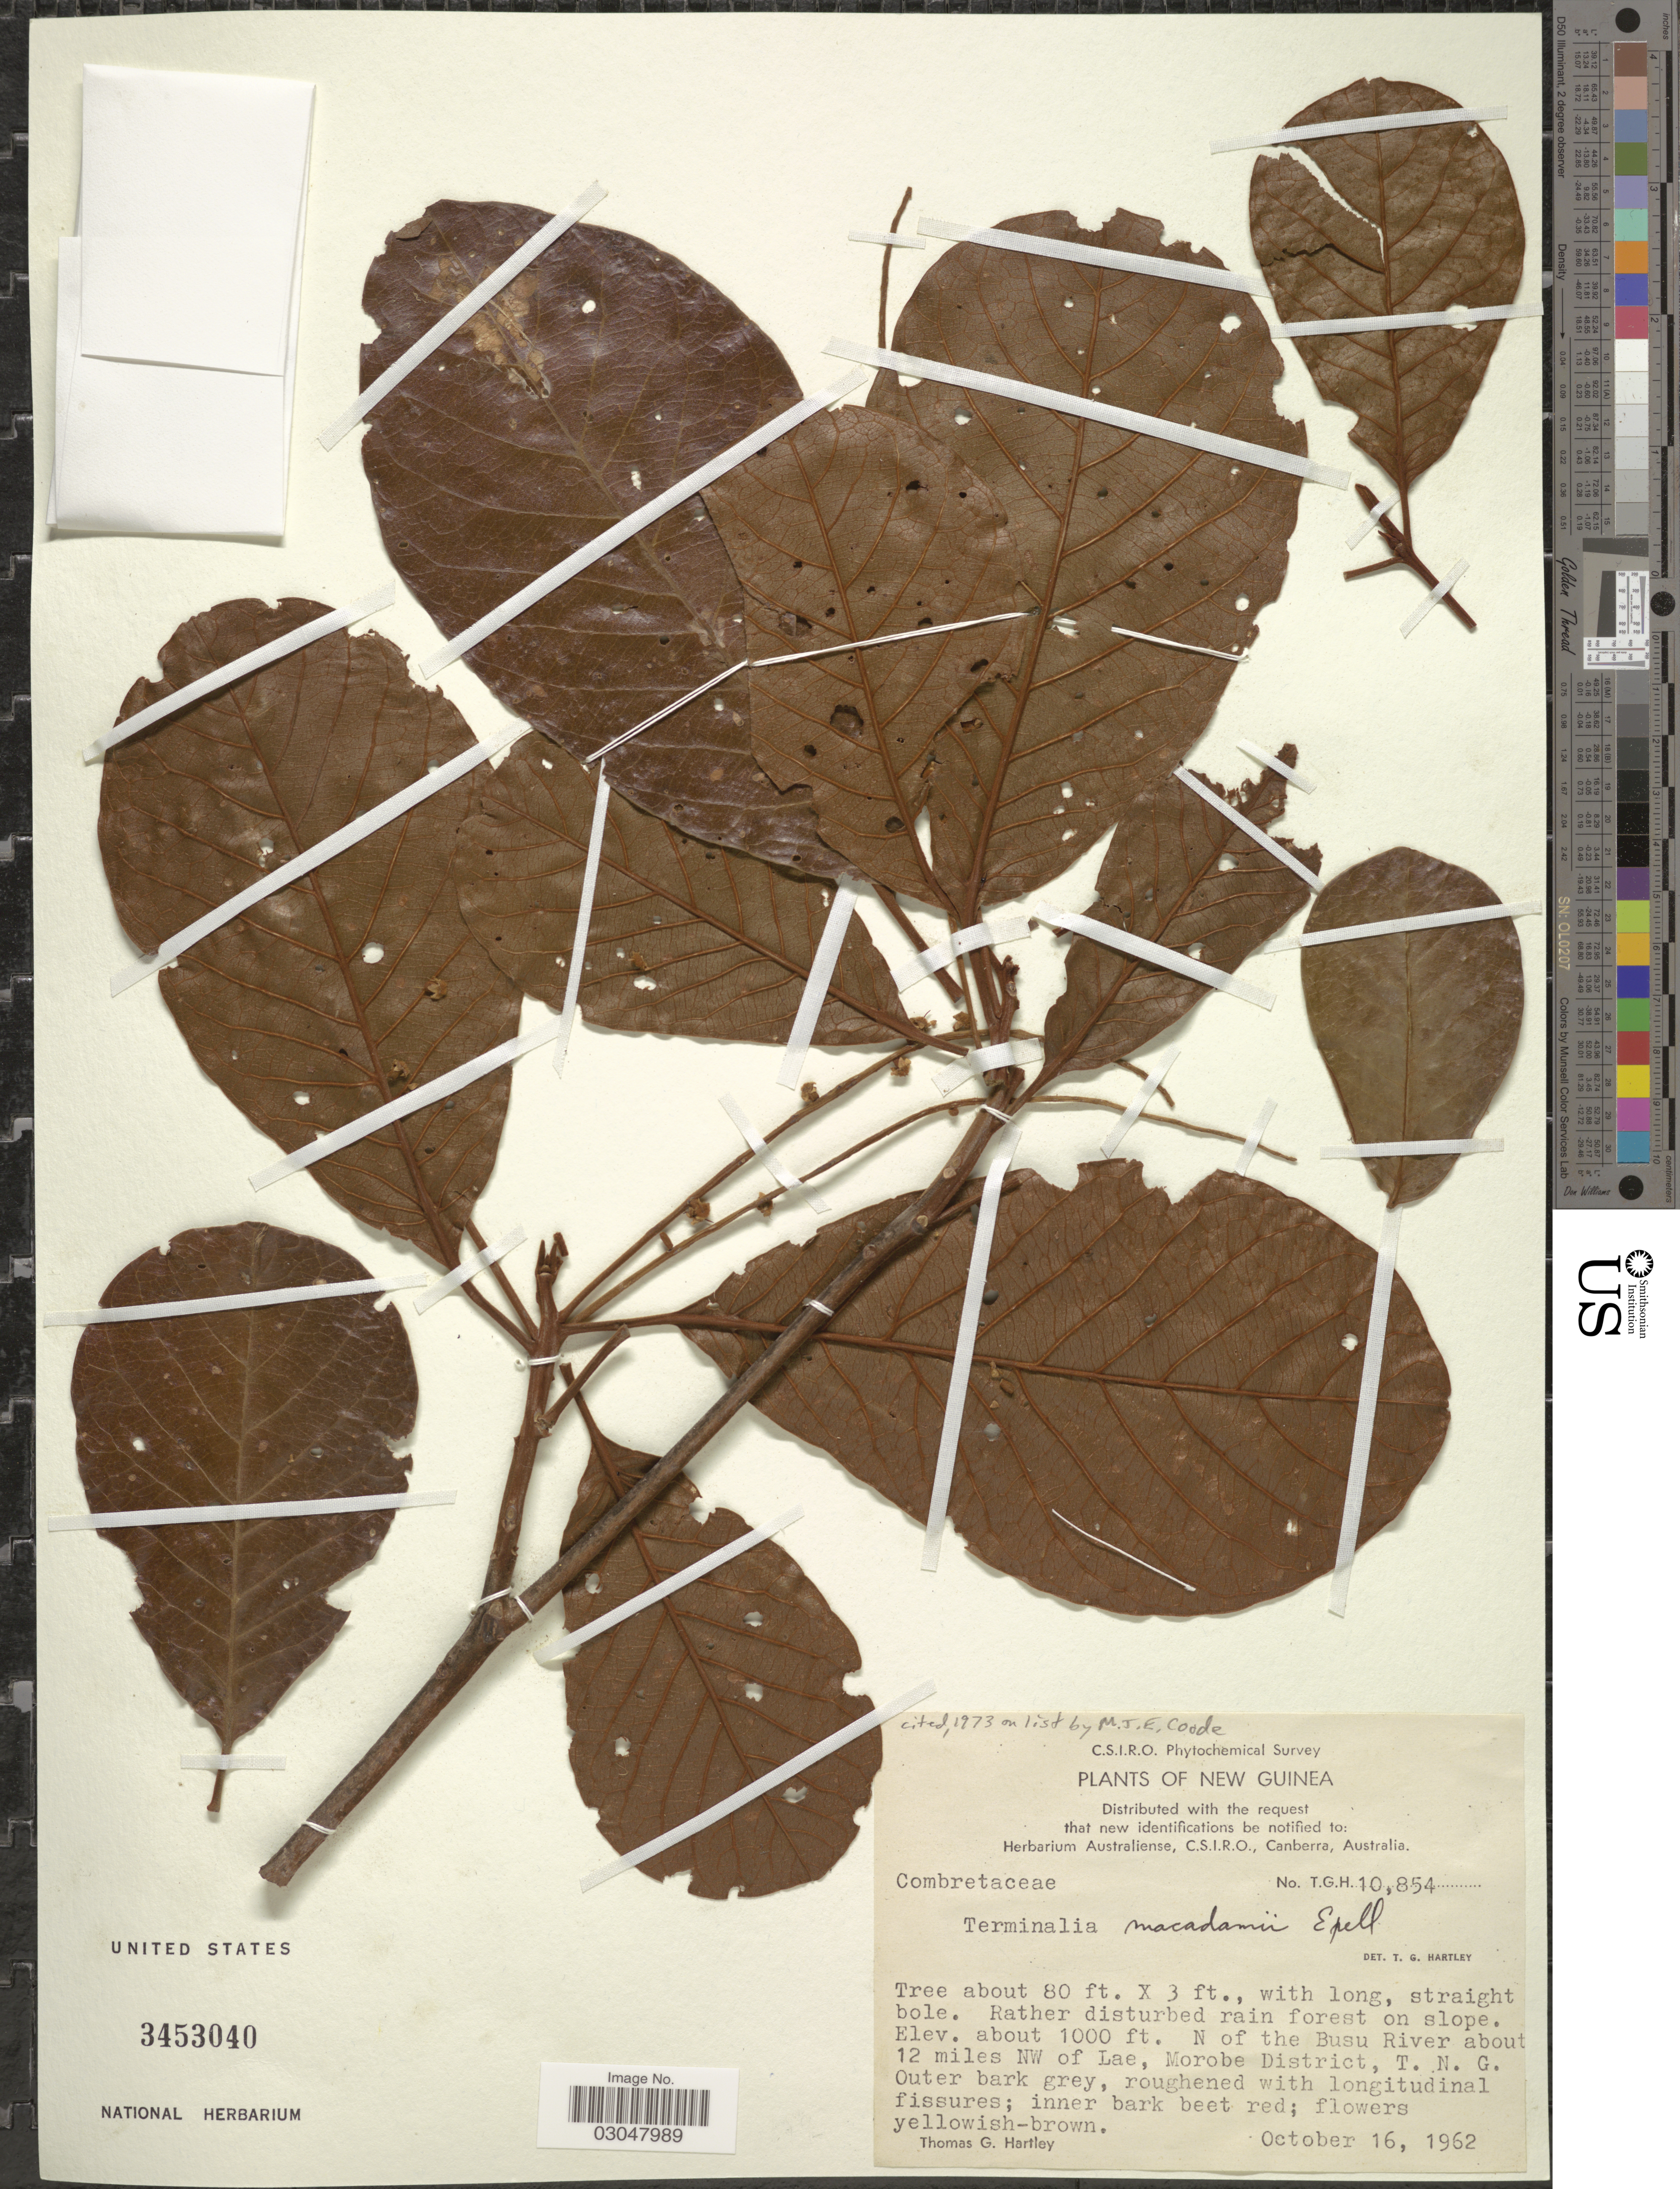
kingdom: Plantae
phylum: Tracheophyta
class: Magnoliopsida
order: Myrtales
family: Combretaceae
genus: Terminalia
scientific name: Terminalia macadamii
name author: Exell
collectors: T. G. Hartley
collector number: T.G.H. 10854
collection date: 1962-10-16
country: Papua New Guinea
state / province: Morobe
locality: New Guinea. N of the Busu River about 12 miles NW of Lae, Morobe District, T.N.G.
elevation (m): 305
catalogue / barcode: US 3453040